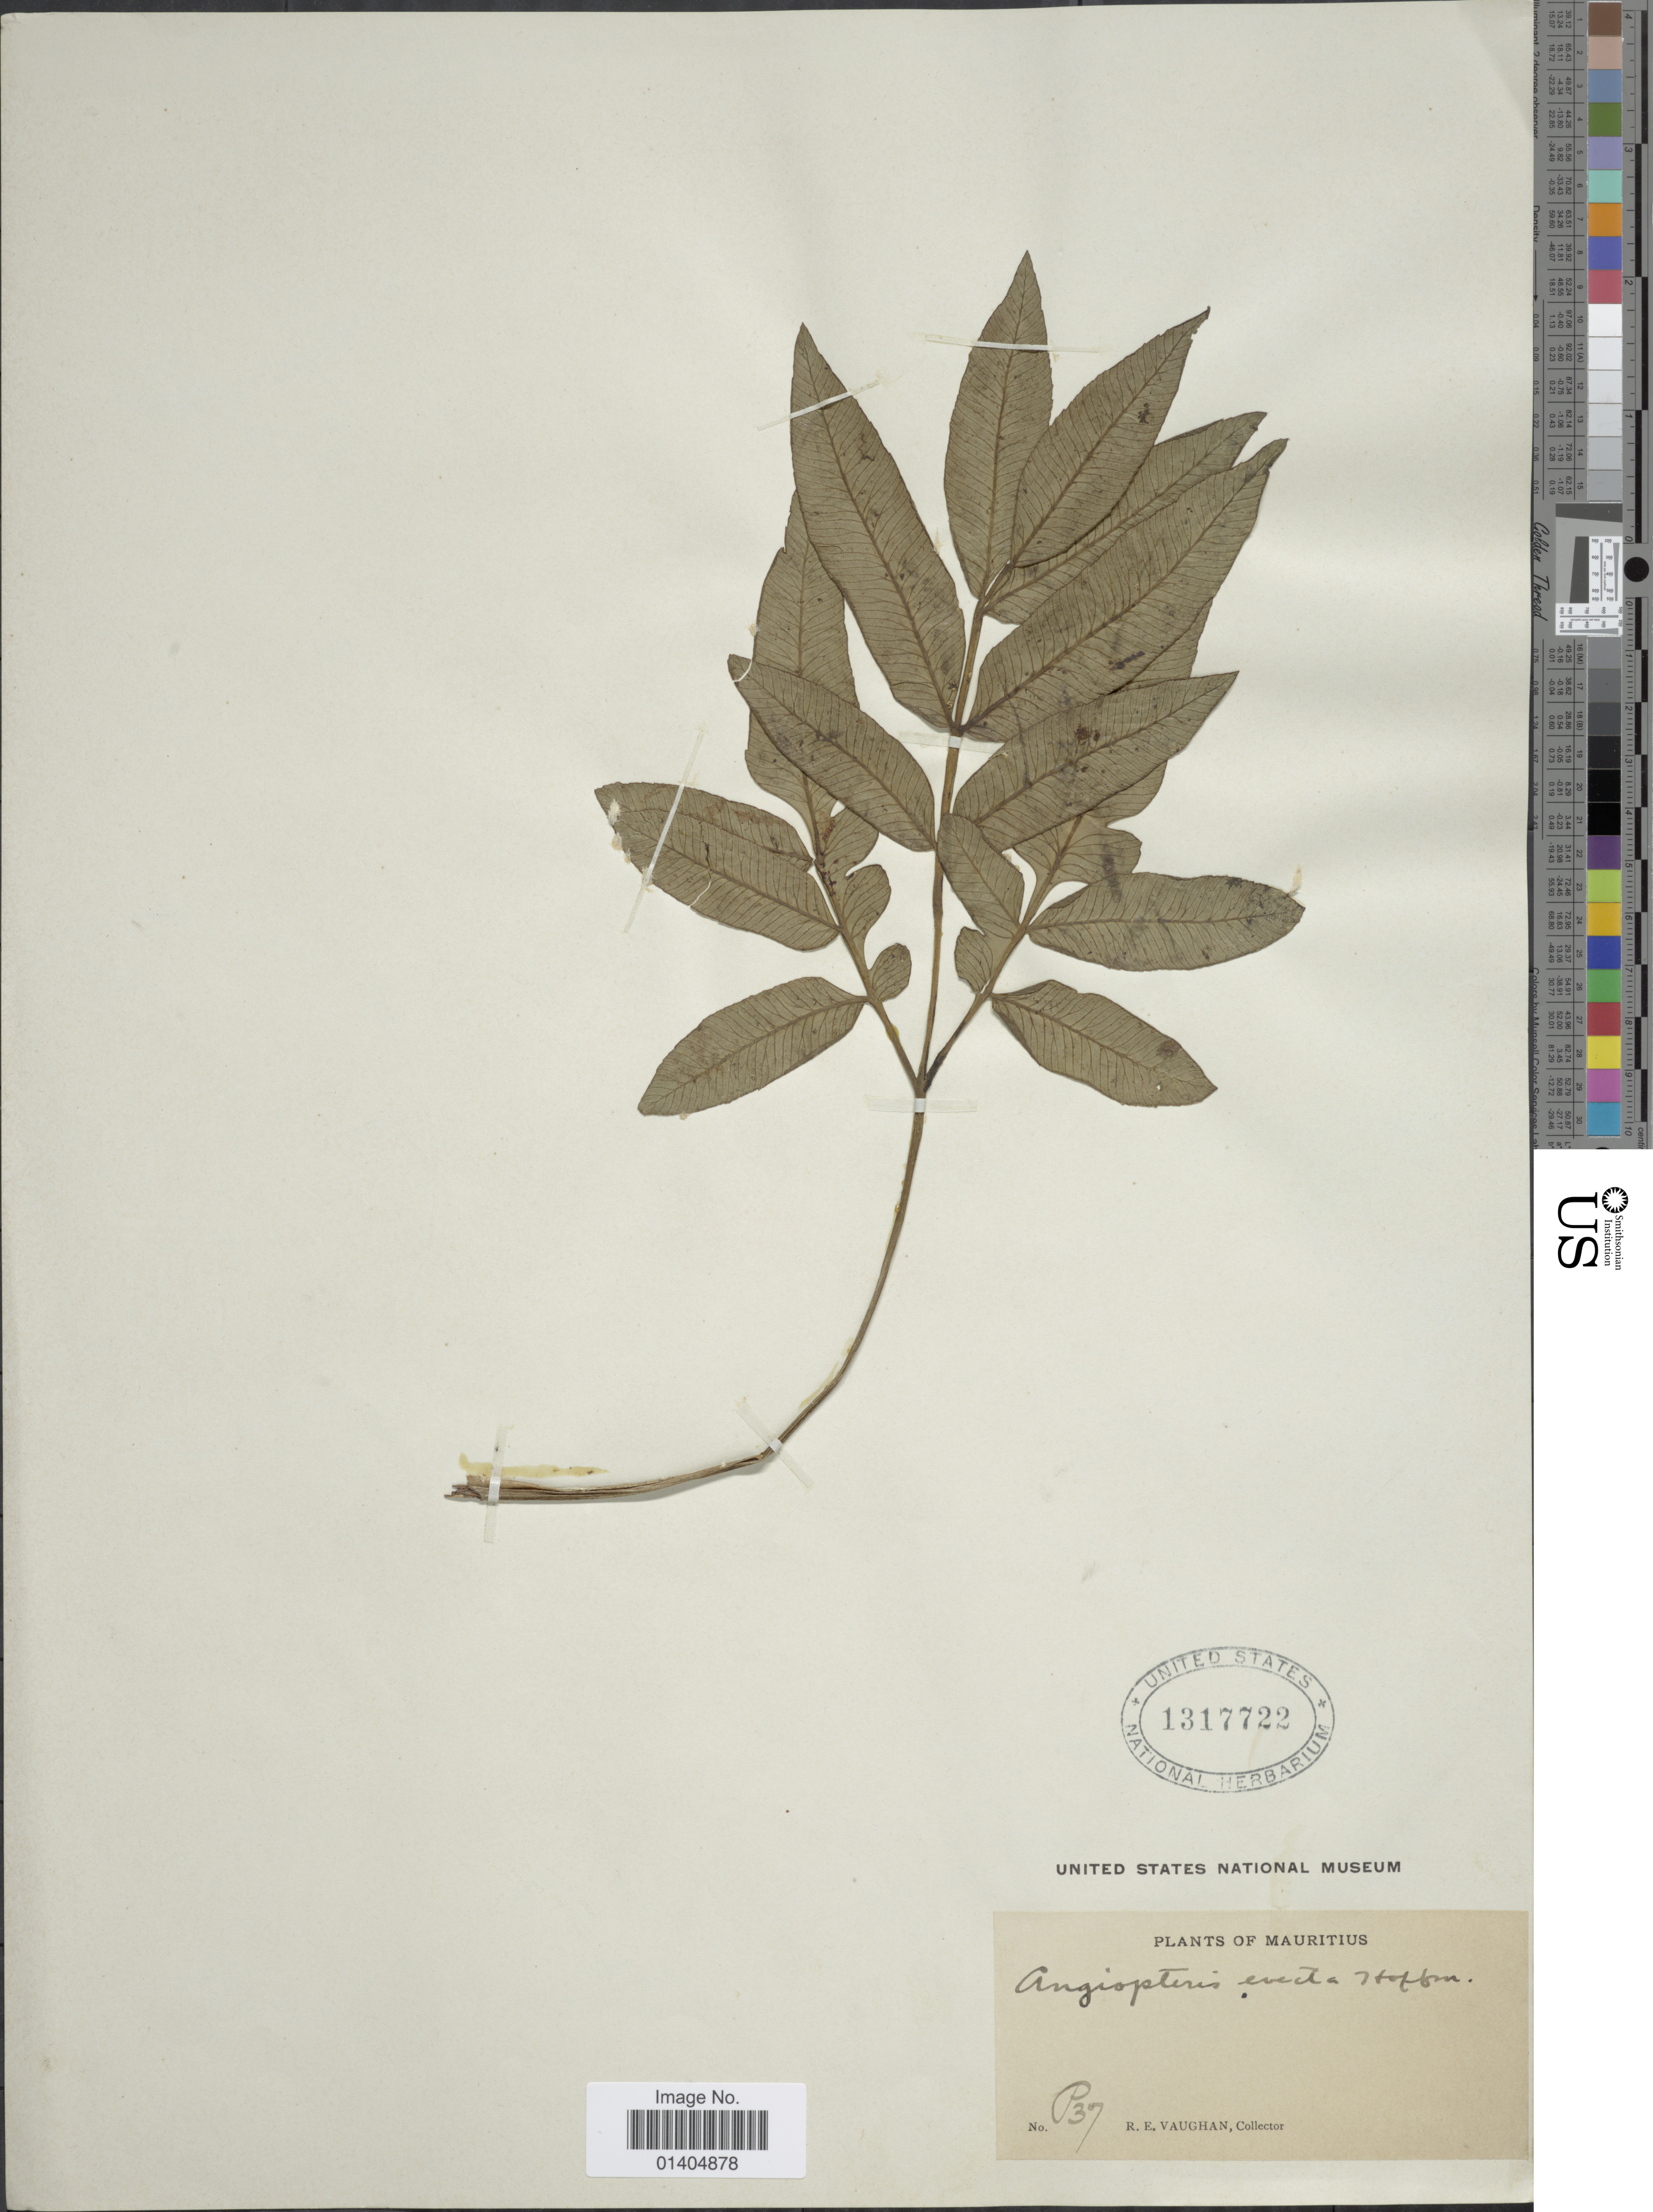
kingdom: Plantae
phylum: Tracheophyta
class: Polypodiopsida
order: Marattiales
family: Marattiaceae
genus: Angiopteris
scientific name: Angiopteris evecta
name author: (G. Forst.) Hoffm.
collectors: R. Vaughan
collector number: P37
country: Mauritius